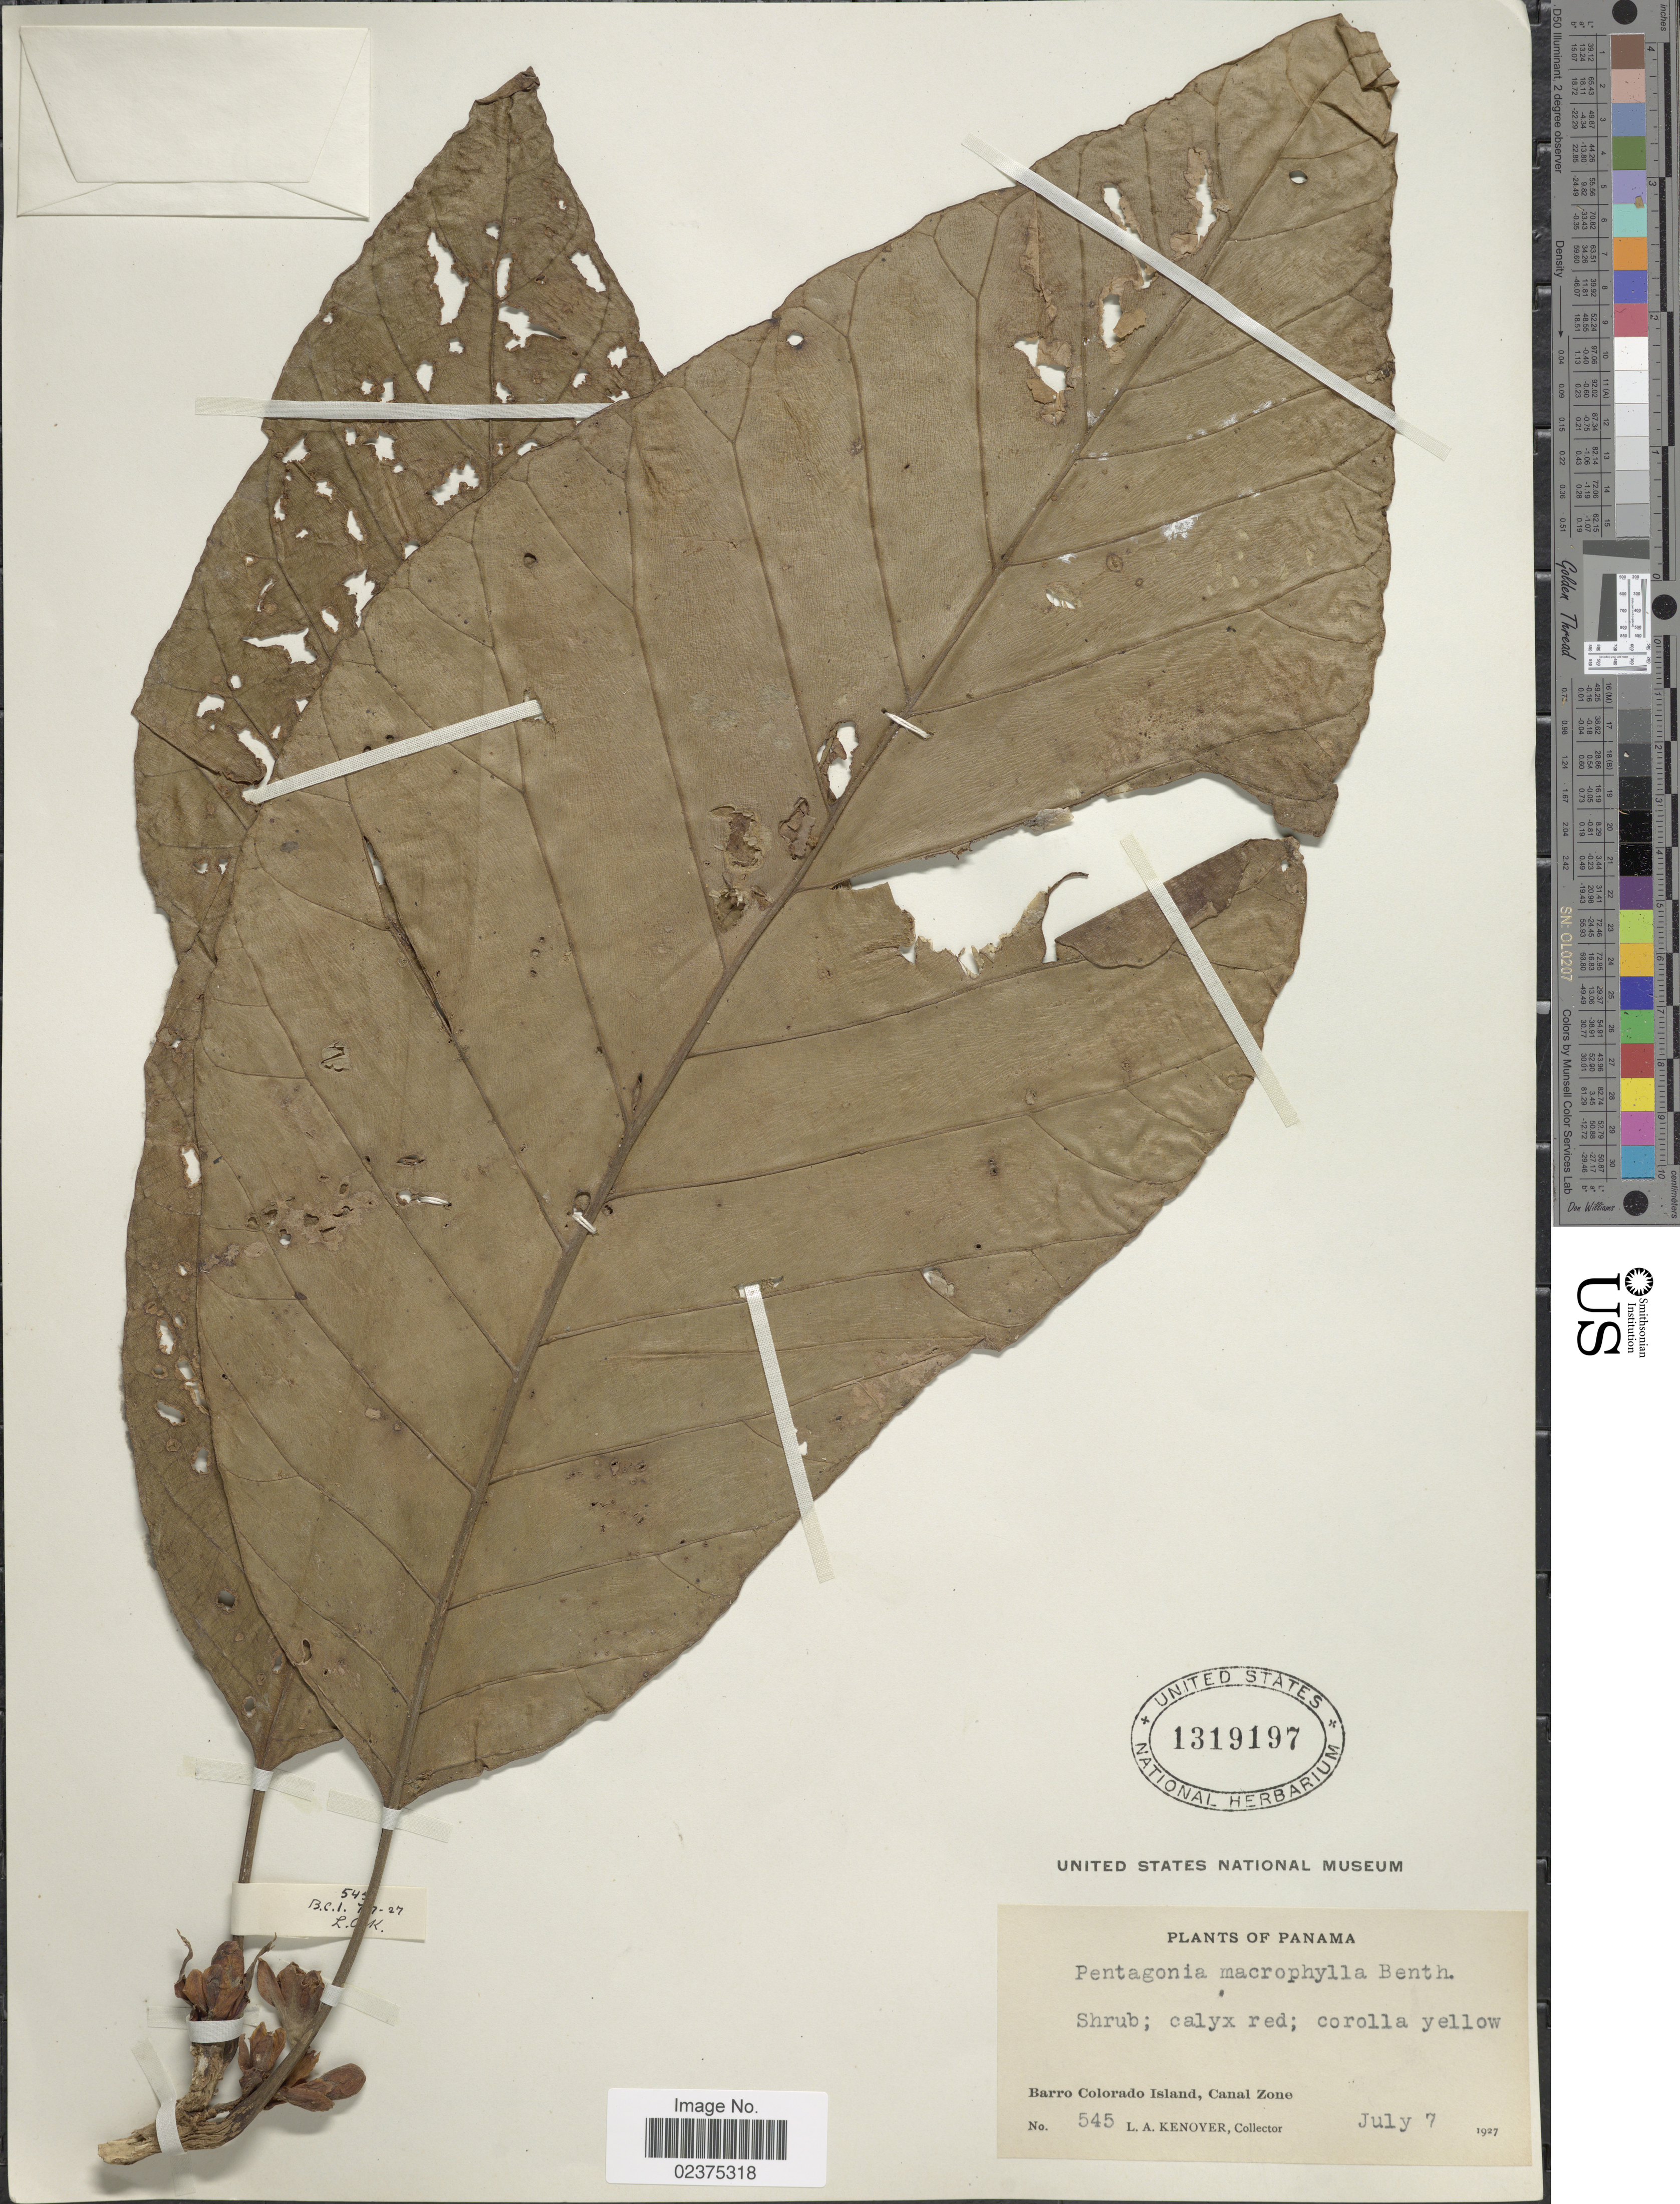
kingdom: Plantae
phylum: Tracheophyta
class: Magnoliopsida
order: Gentianales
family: Rubiaceae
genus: Pentagonia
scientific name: Pentagonia macrophylla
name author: Benth.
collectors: L. A. Kenoyer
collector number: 545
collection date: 1927-07-07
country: Panama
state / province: Panamá Oeste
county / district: Canal Zone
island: Barro Colorado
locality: Barro Colorado Island, Canal Zone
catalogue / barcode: US 1319197